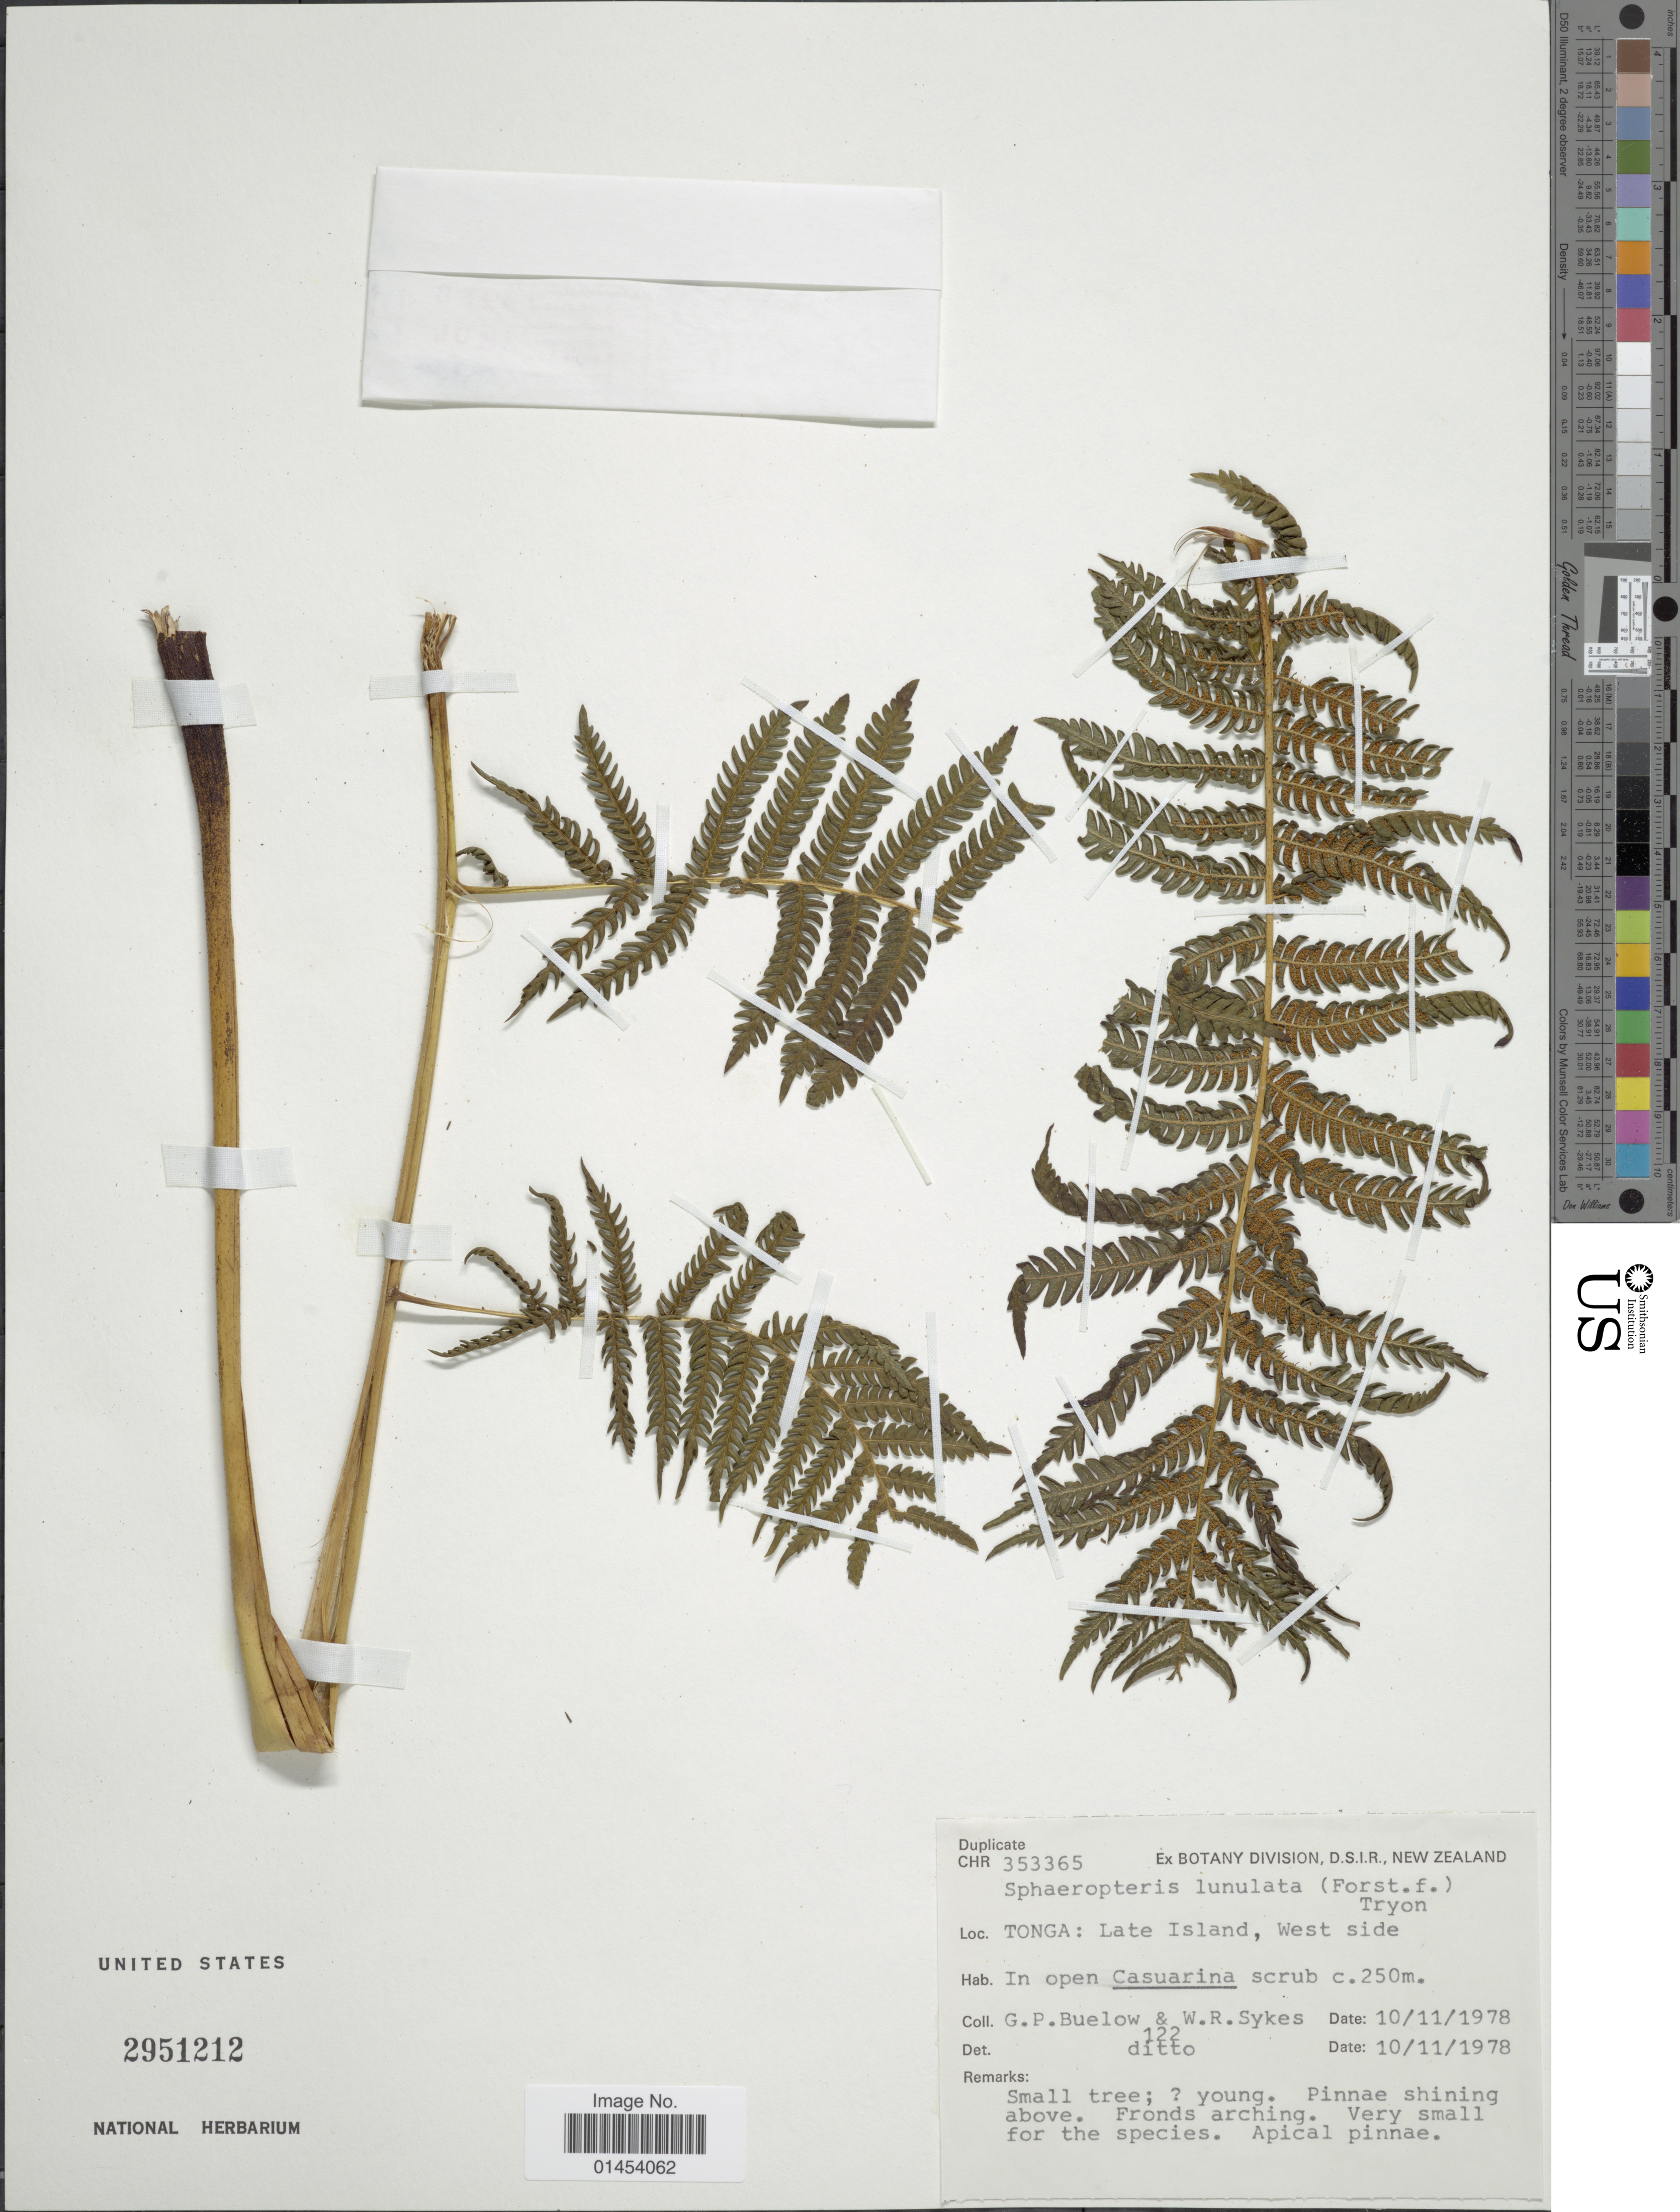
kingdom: Plantae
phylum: Tracheophyta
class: Polypodiopsida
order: Cyatheales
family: Cyatheaceae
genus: Cyathea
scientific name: Cyathea lunulata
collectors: G. Buelow & W. R. Sykes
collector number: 122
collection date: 1978-11-10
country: Tonga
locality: Late Island, West side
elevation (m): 250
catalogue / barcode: US 2951212